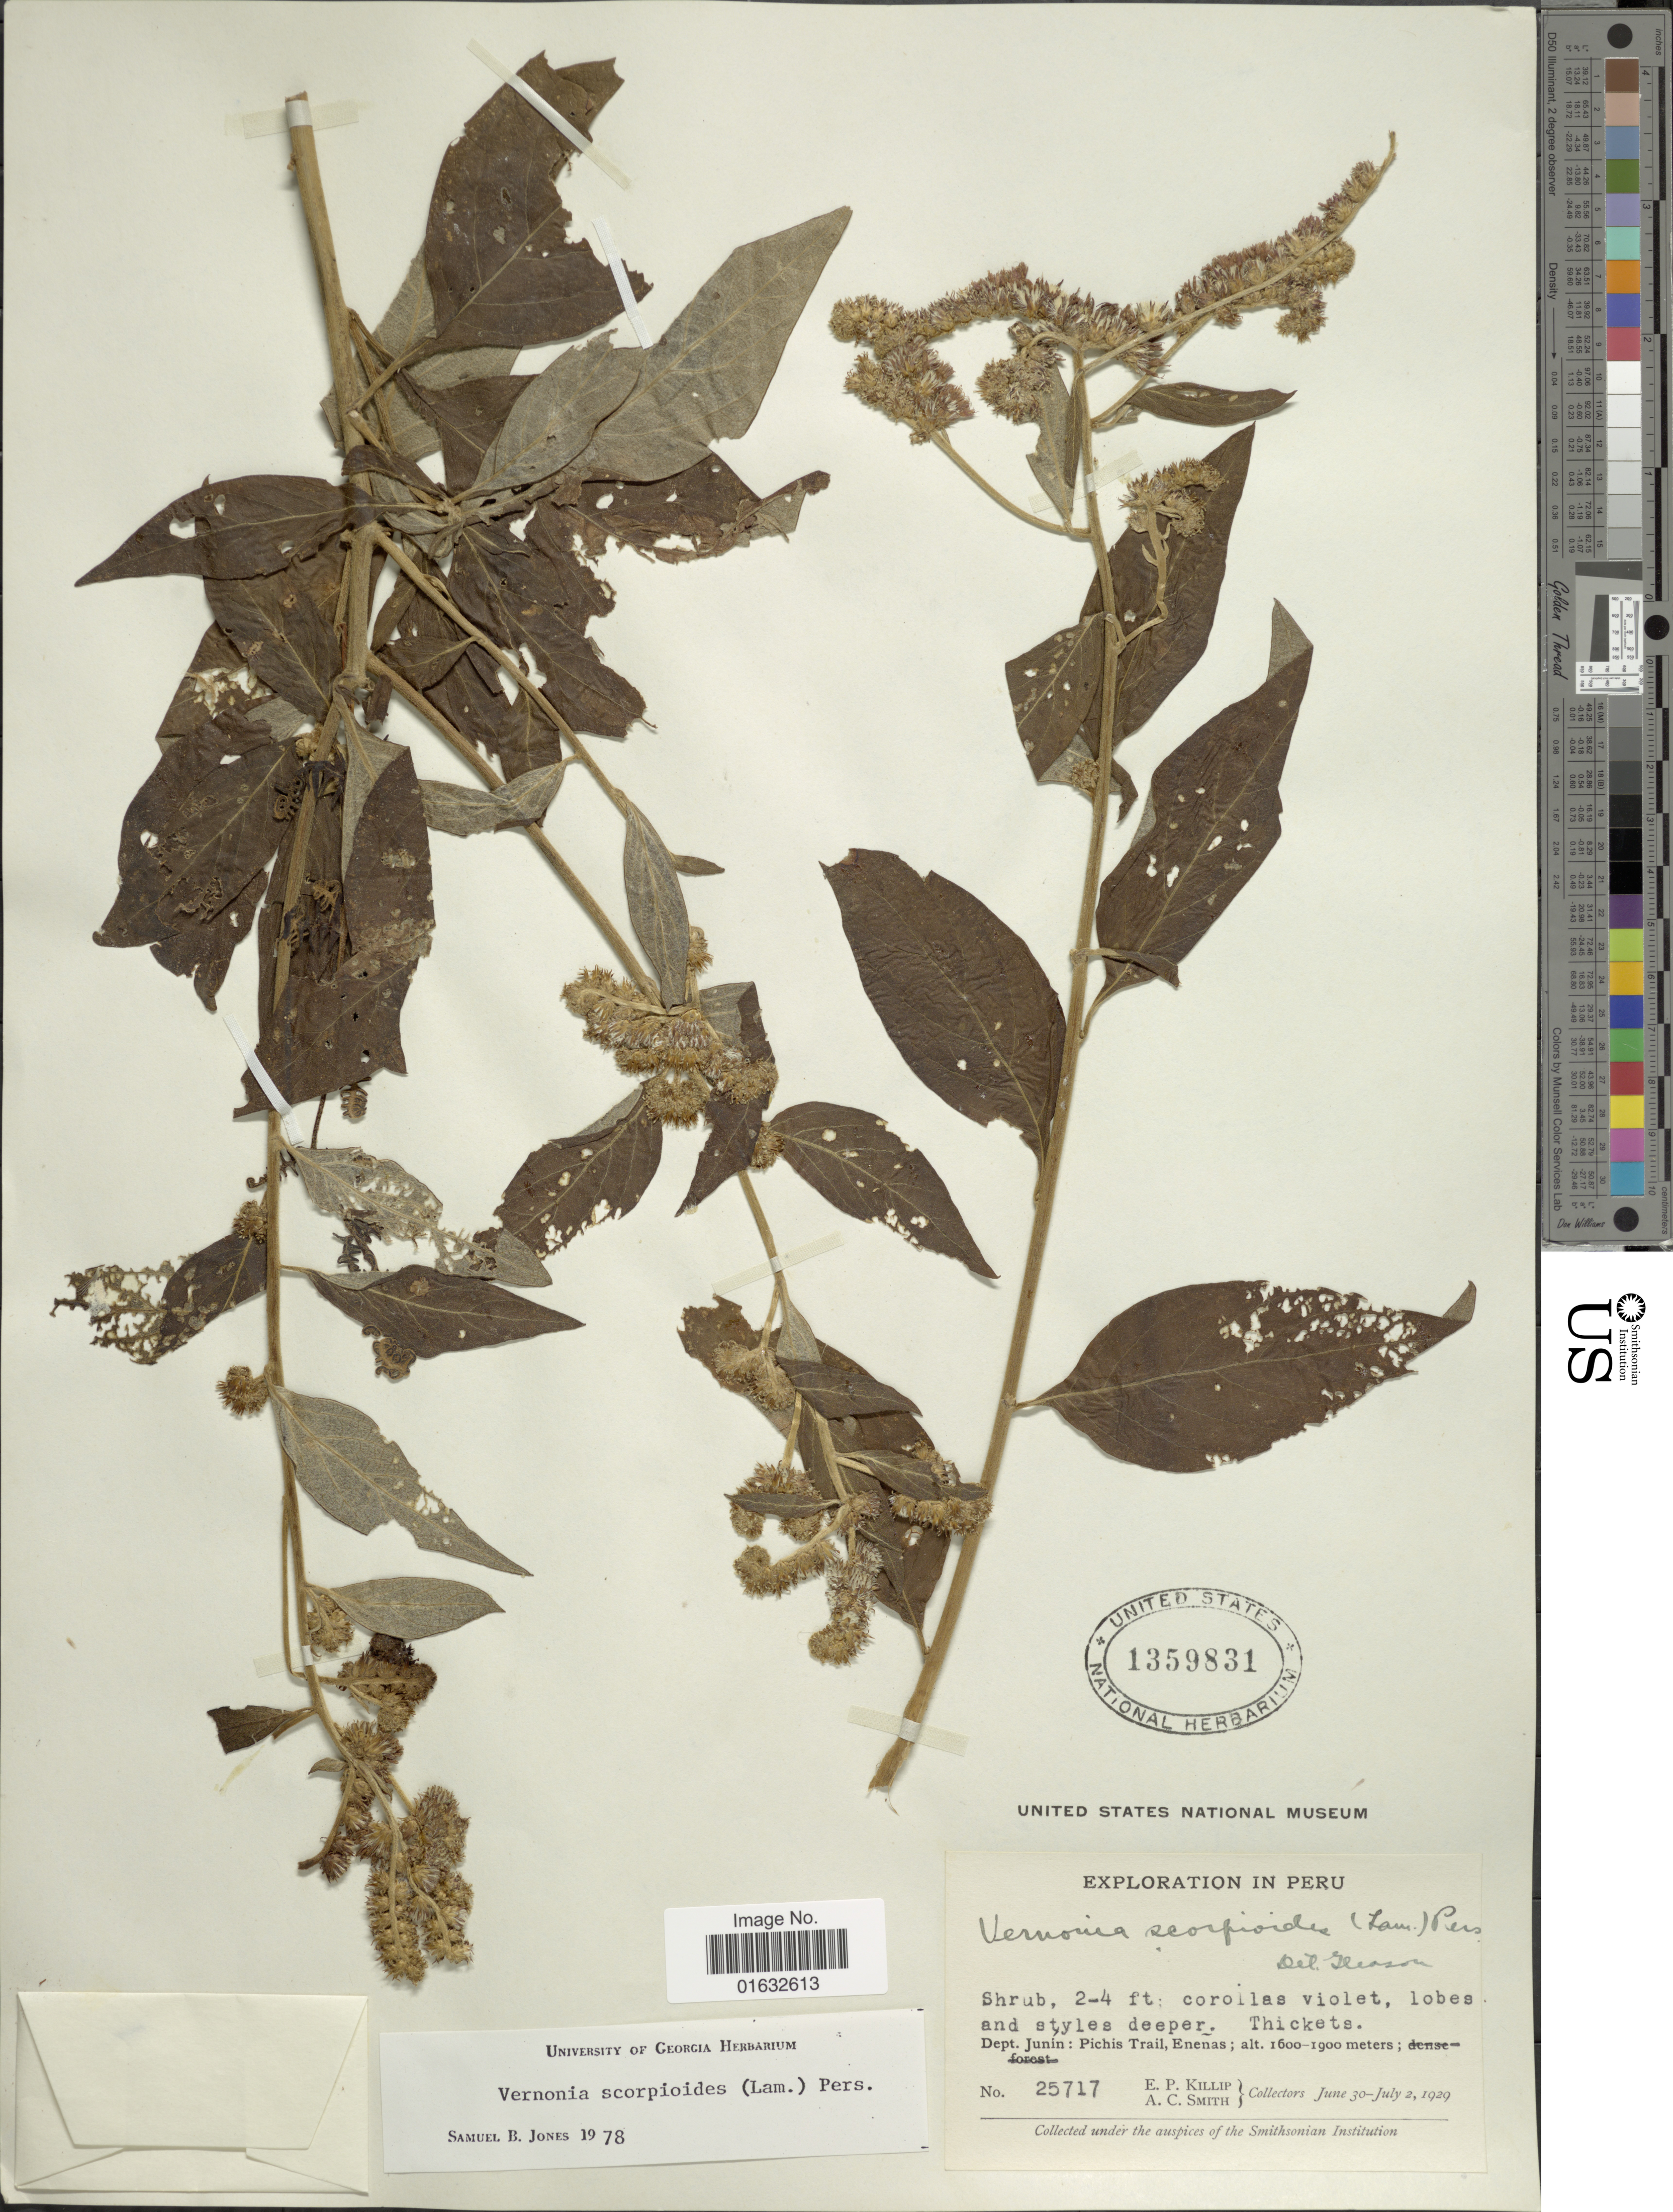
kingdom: Plantae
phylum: Tracheophyta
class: Magnoliopsida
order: Asterales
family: Asteraceae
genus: Cyrtocymura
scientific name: Cyrtocymura scorpioides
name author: (Lam.) H. Rob.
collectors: E. P. Killip & A. C. Smith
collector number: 25717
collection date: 1929-06-30/1929-07-02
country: Peru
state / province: Junín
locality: Pichis TRail, Enenas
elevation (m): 1600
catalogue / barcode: US 1359831